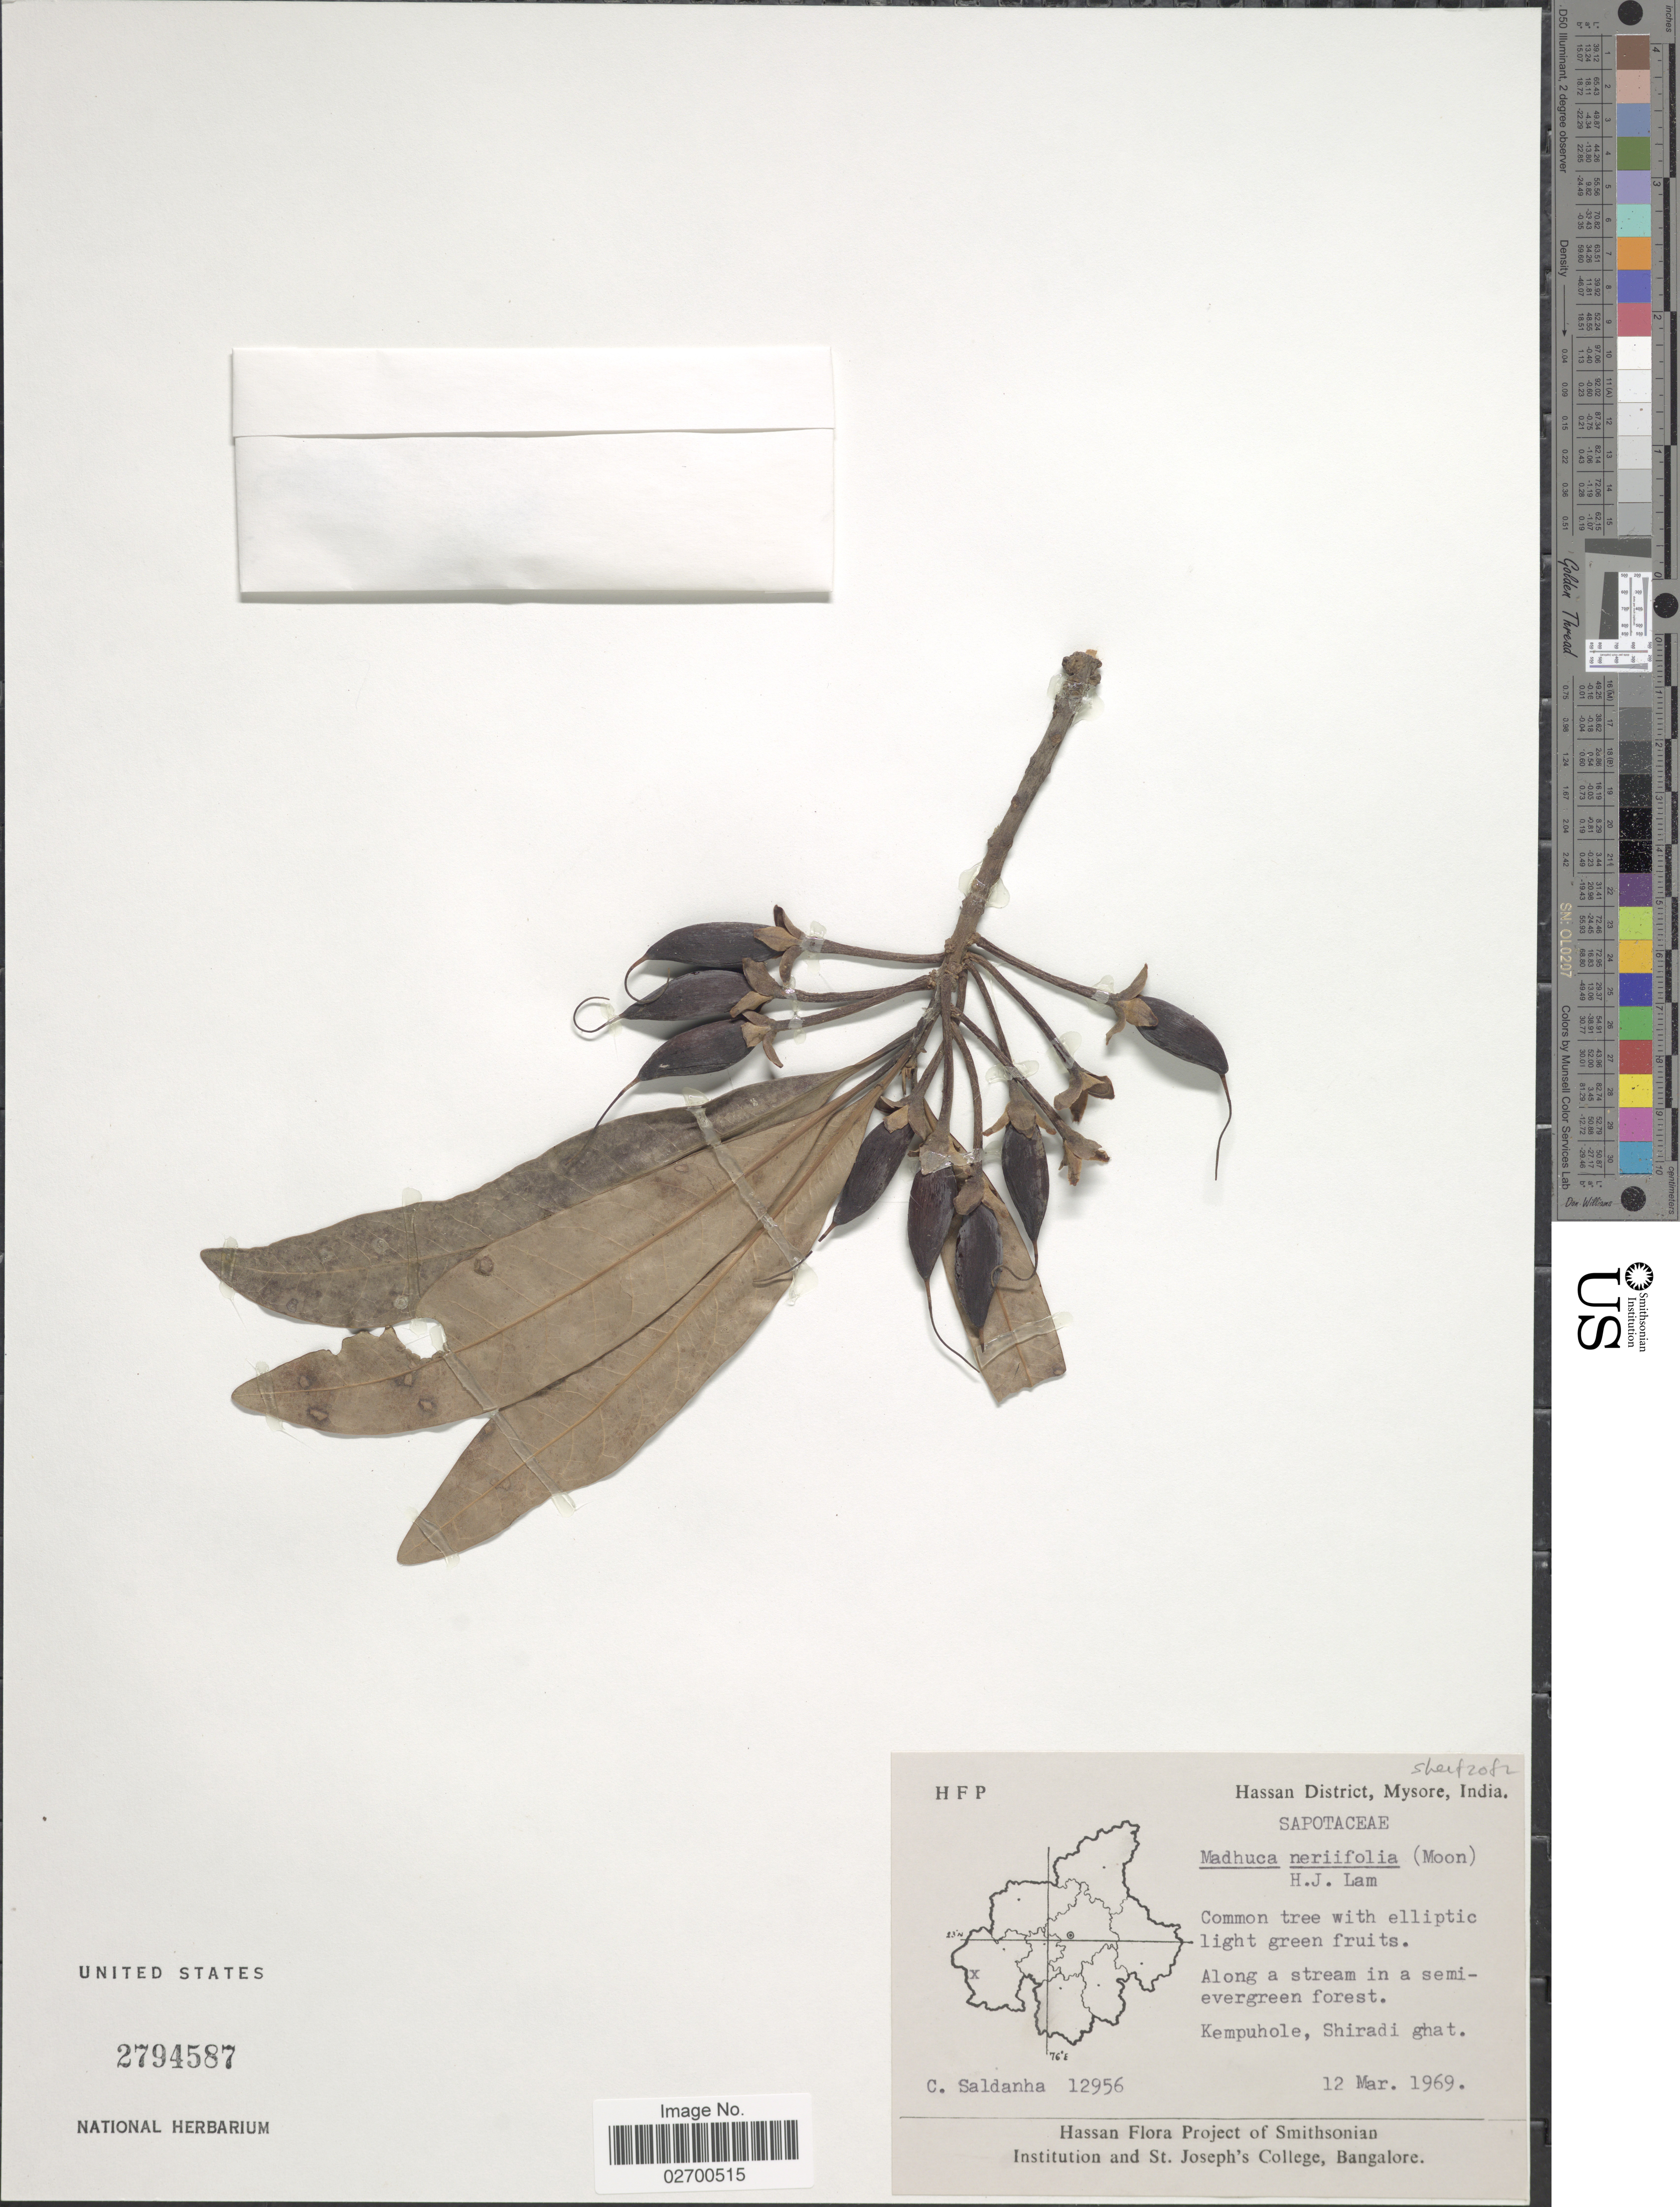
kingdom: Plantae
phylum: Tracheophyta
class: Magnoliopsida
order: Ericales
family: Sapotaceae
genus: Madhuca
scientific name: Madhuca neriifolia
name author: (K.H. Moon) H.J. Lam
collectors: C. Saldanha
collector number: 12956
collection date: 1969-03-12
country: India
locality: Hassan District, Mysore. Kempuhole, Shiradi ghat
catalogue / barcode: US 2794587